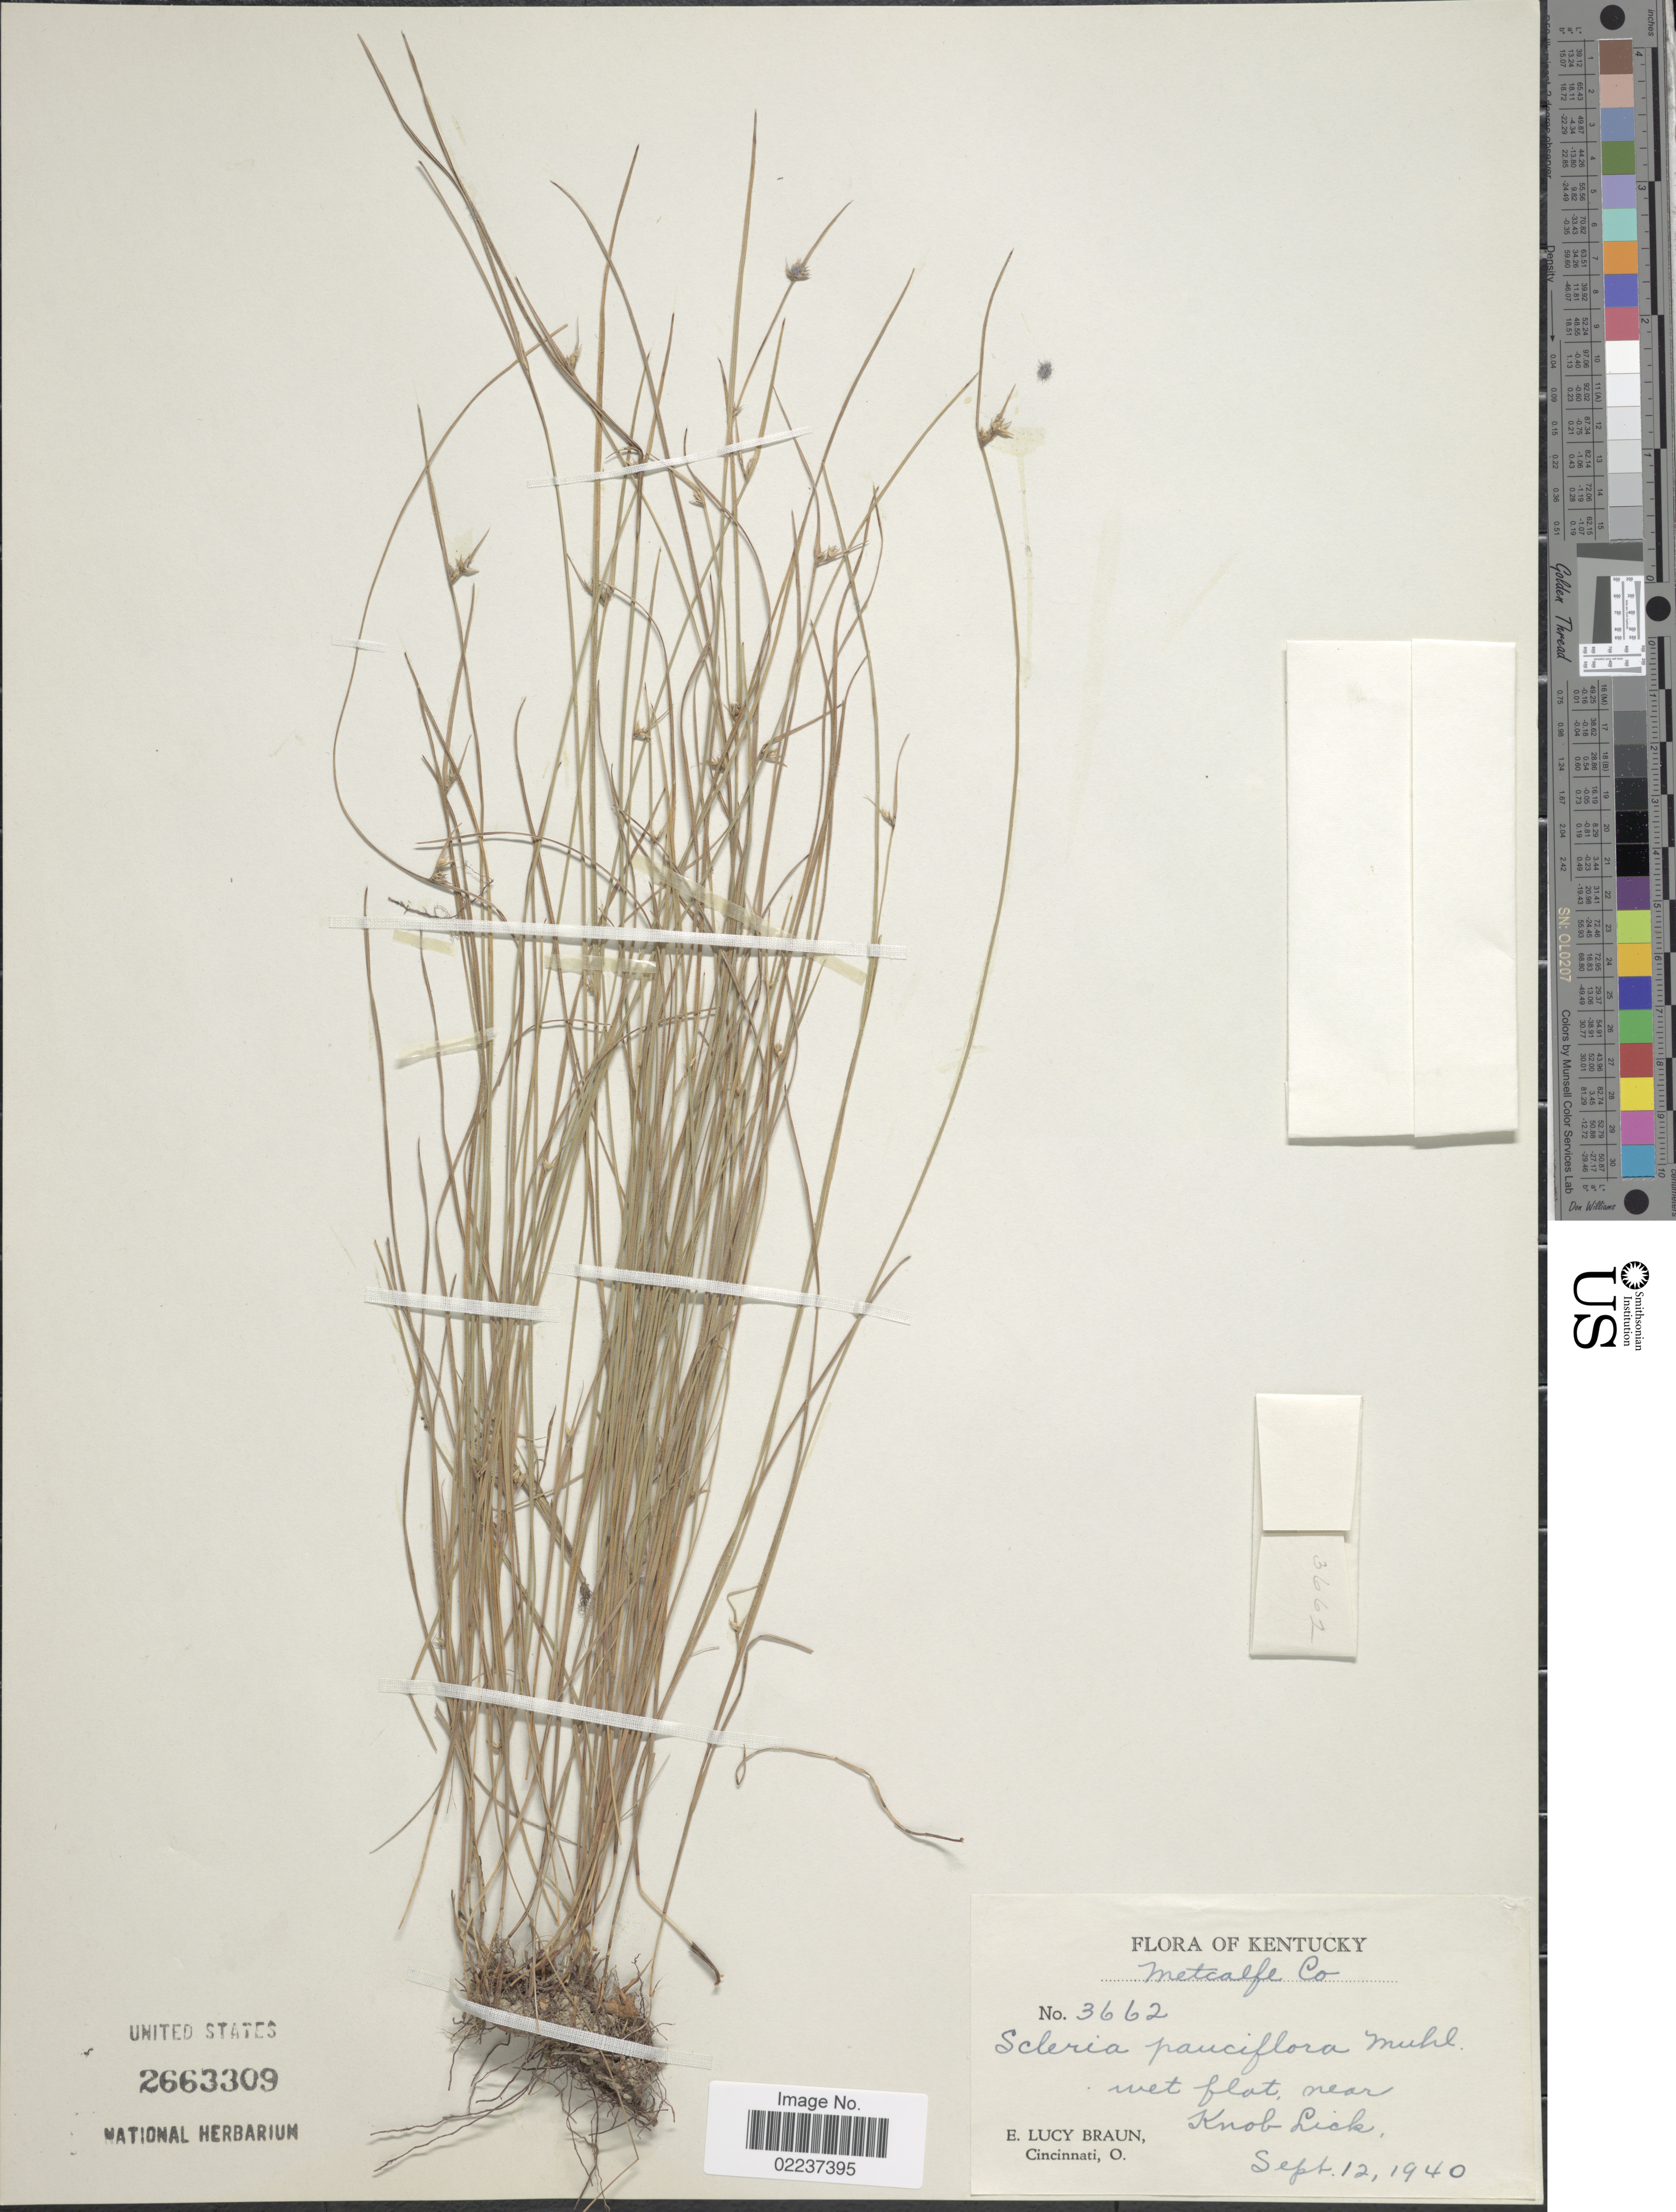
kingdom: Plantae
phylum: Tracheophyta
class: Liliopsida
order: Poales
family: Cyperaceae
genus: Scleria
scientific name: Scleria pauciflora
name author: Muhl. ex Willd.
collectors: E. L. Braun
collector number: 3662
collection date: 1940-09-12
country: United States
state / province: Kentucky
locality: Metcalfe Co., near Knob Lick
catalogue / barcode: US 2663309